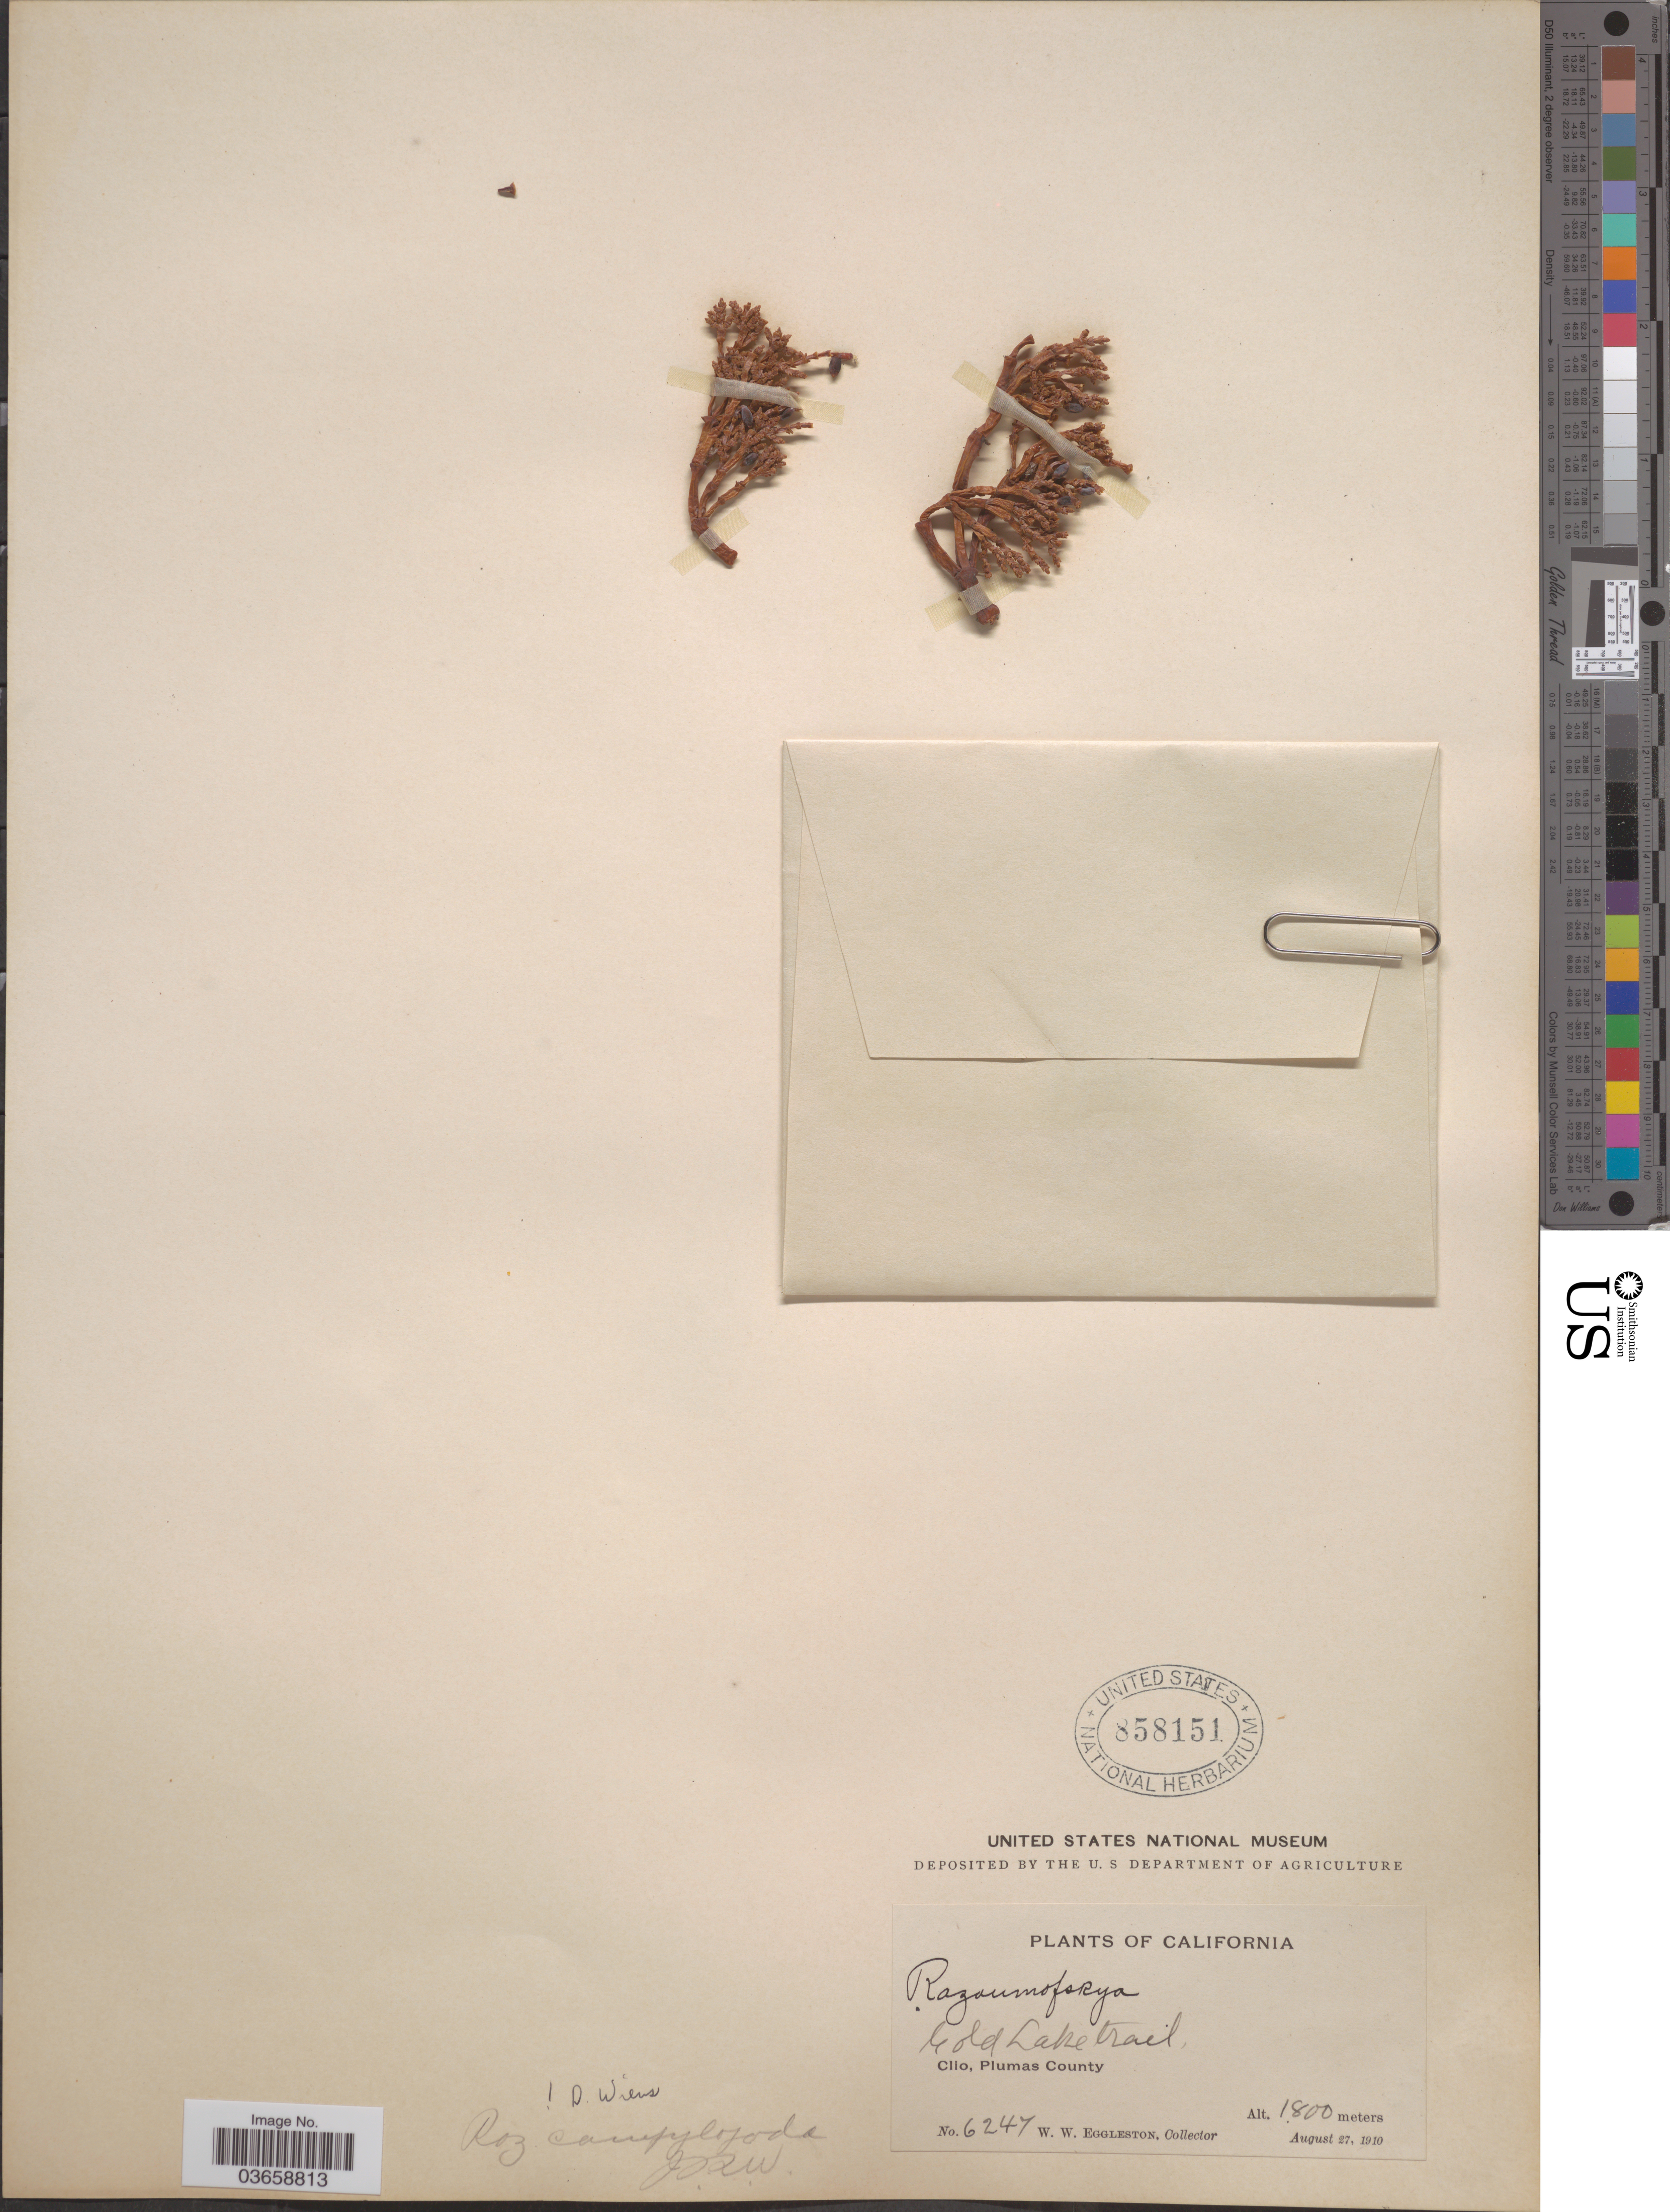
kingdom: Plantae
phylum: Tracheophyta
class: Magnoliopsida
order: Santalales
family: Viscaceae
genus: Arceuthobium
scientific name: Arceuthobium campylopodum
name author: Engelm.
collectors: W. W. Eggleston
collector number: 6247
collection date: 1910-08-27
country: United States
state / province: California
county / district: Plumas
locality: Gold Lake trail, Clio, Plumas County.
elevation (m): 1800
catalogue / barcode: US 858151